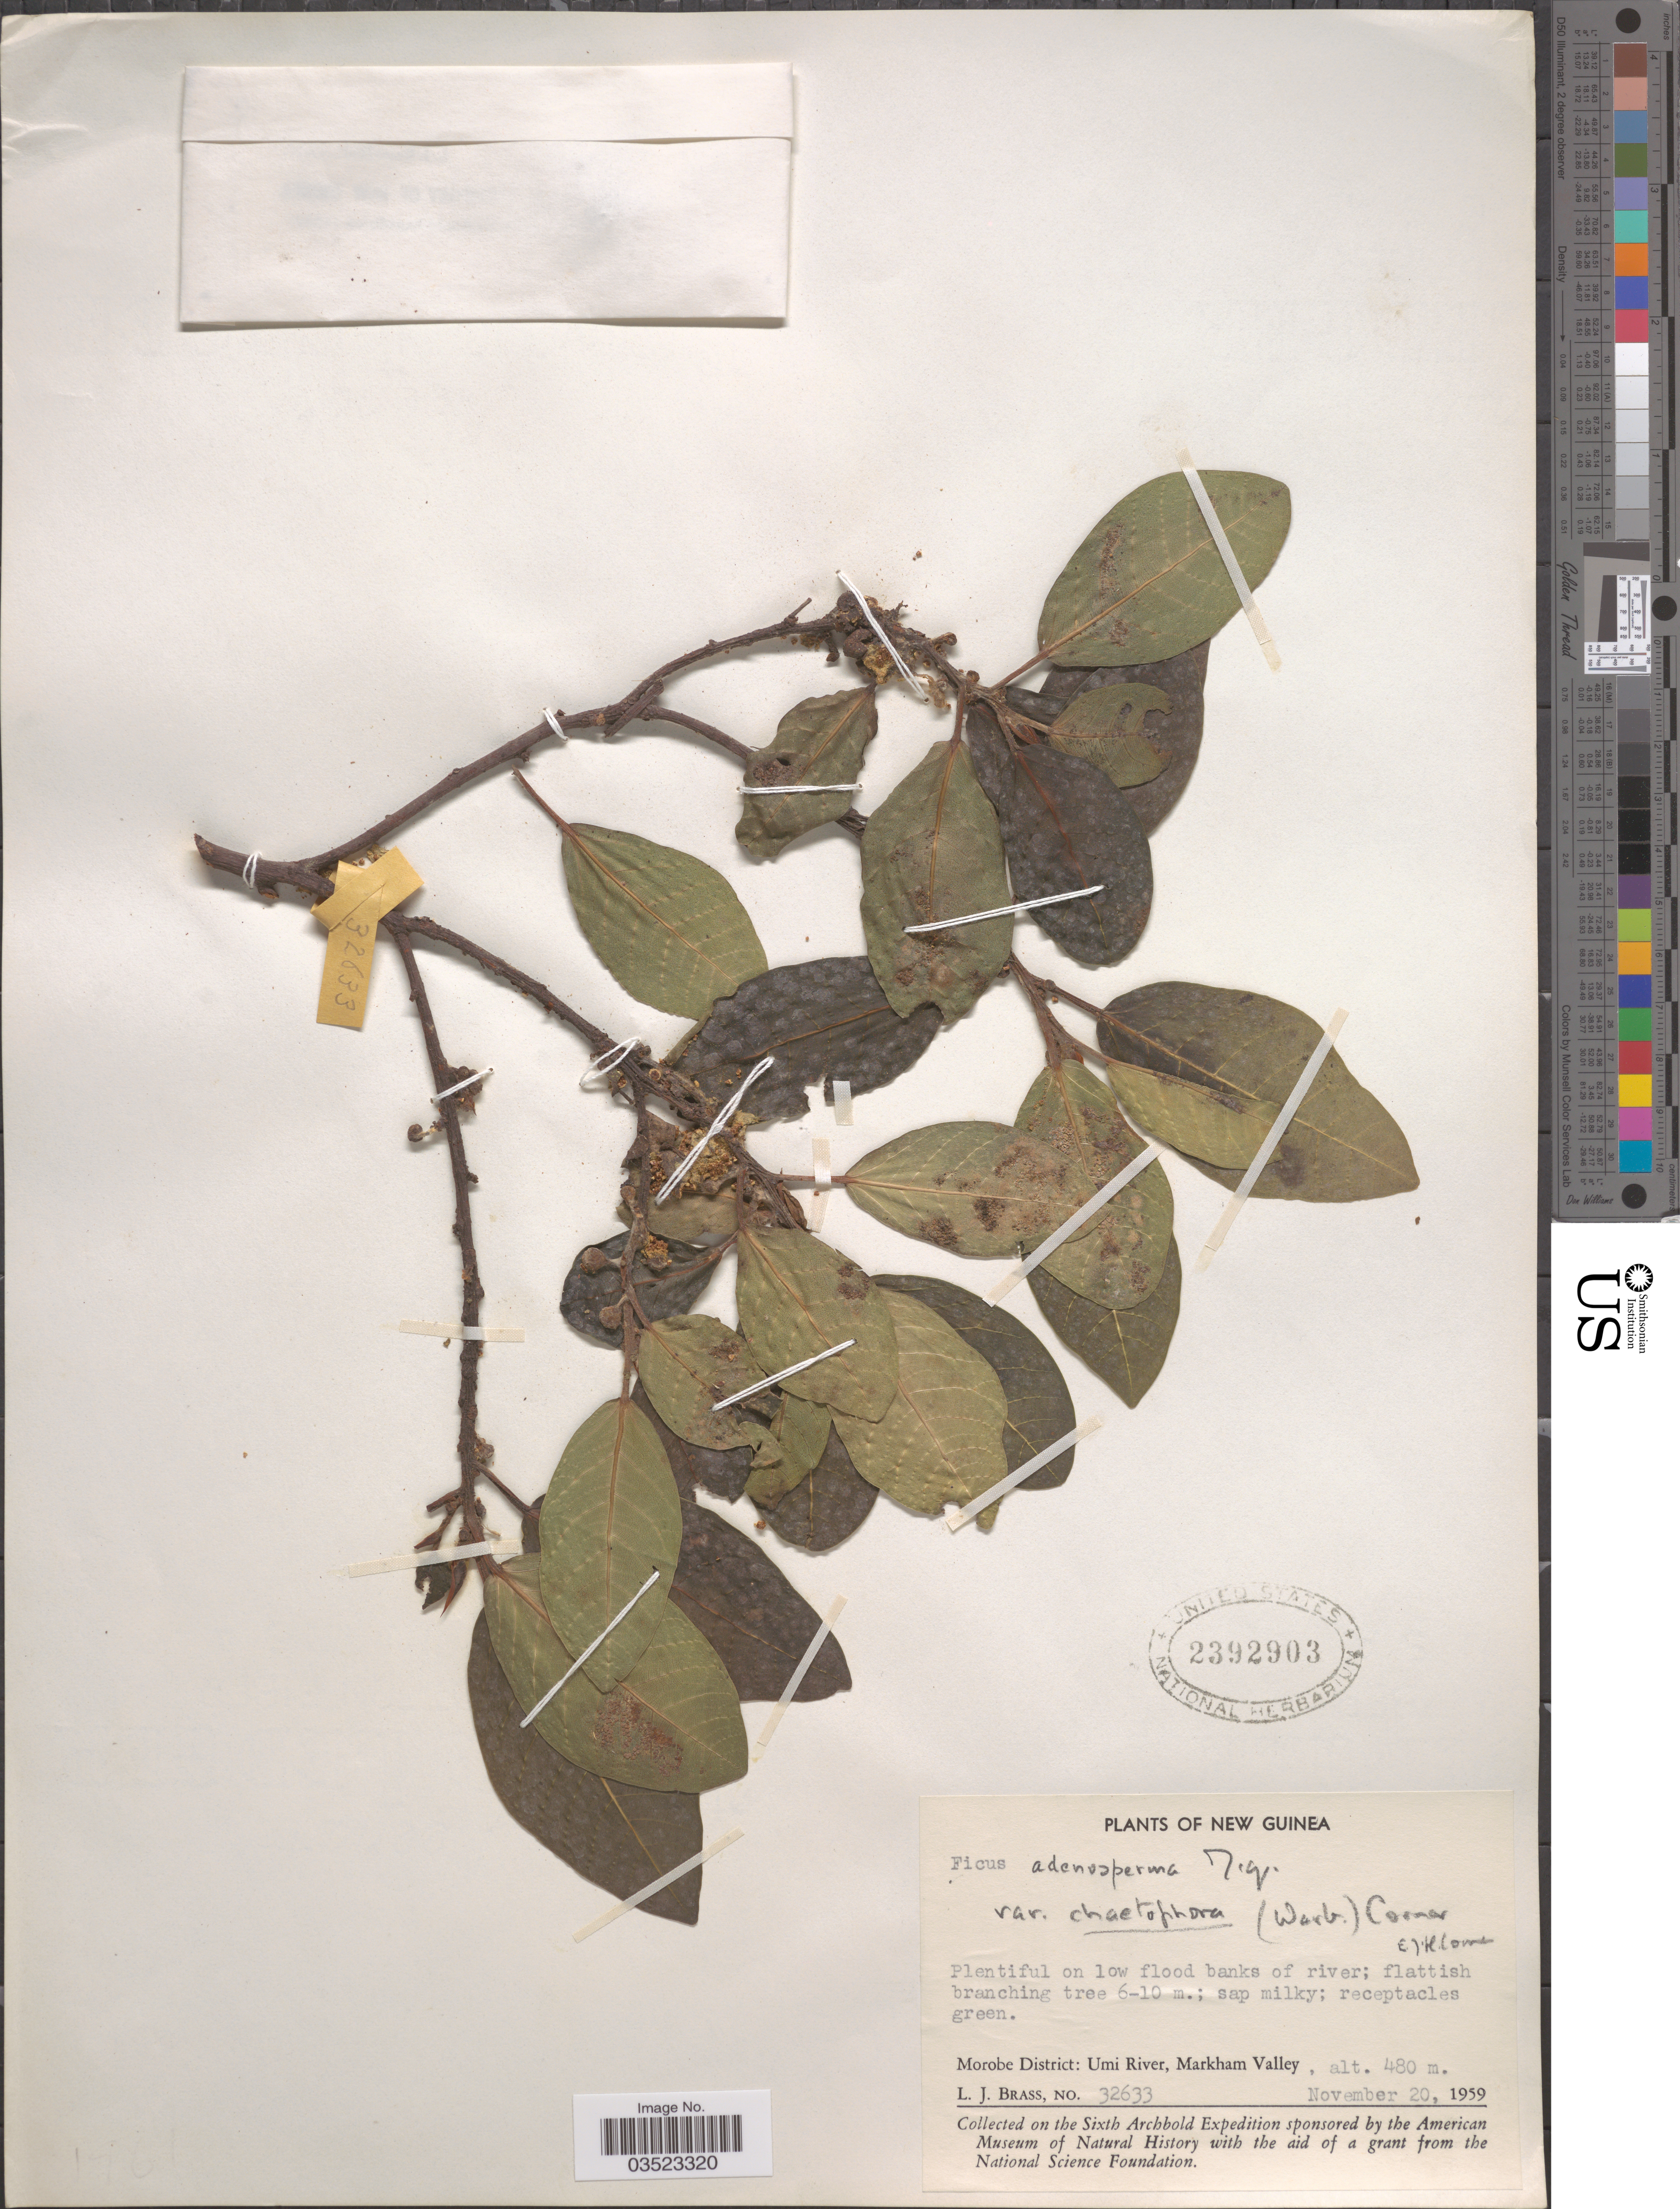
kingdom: Plantae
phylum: Tracheophyta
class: Magnoliopsida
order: Rosales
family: Moraceae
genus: Ficus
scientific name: Ficus adenosperma var. chaetophora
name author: (Warb.) Corner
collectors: L. J. Brass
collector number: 32633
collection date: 1959-11-20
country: Papua New Guinea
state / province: Morobe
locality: New Guinea. Morobe District: Umi River, Markham Valley. The Sixth Archbold Expedition.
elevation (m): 480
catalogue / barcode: US 2392903